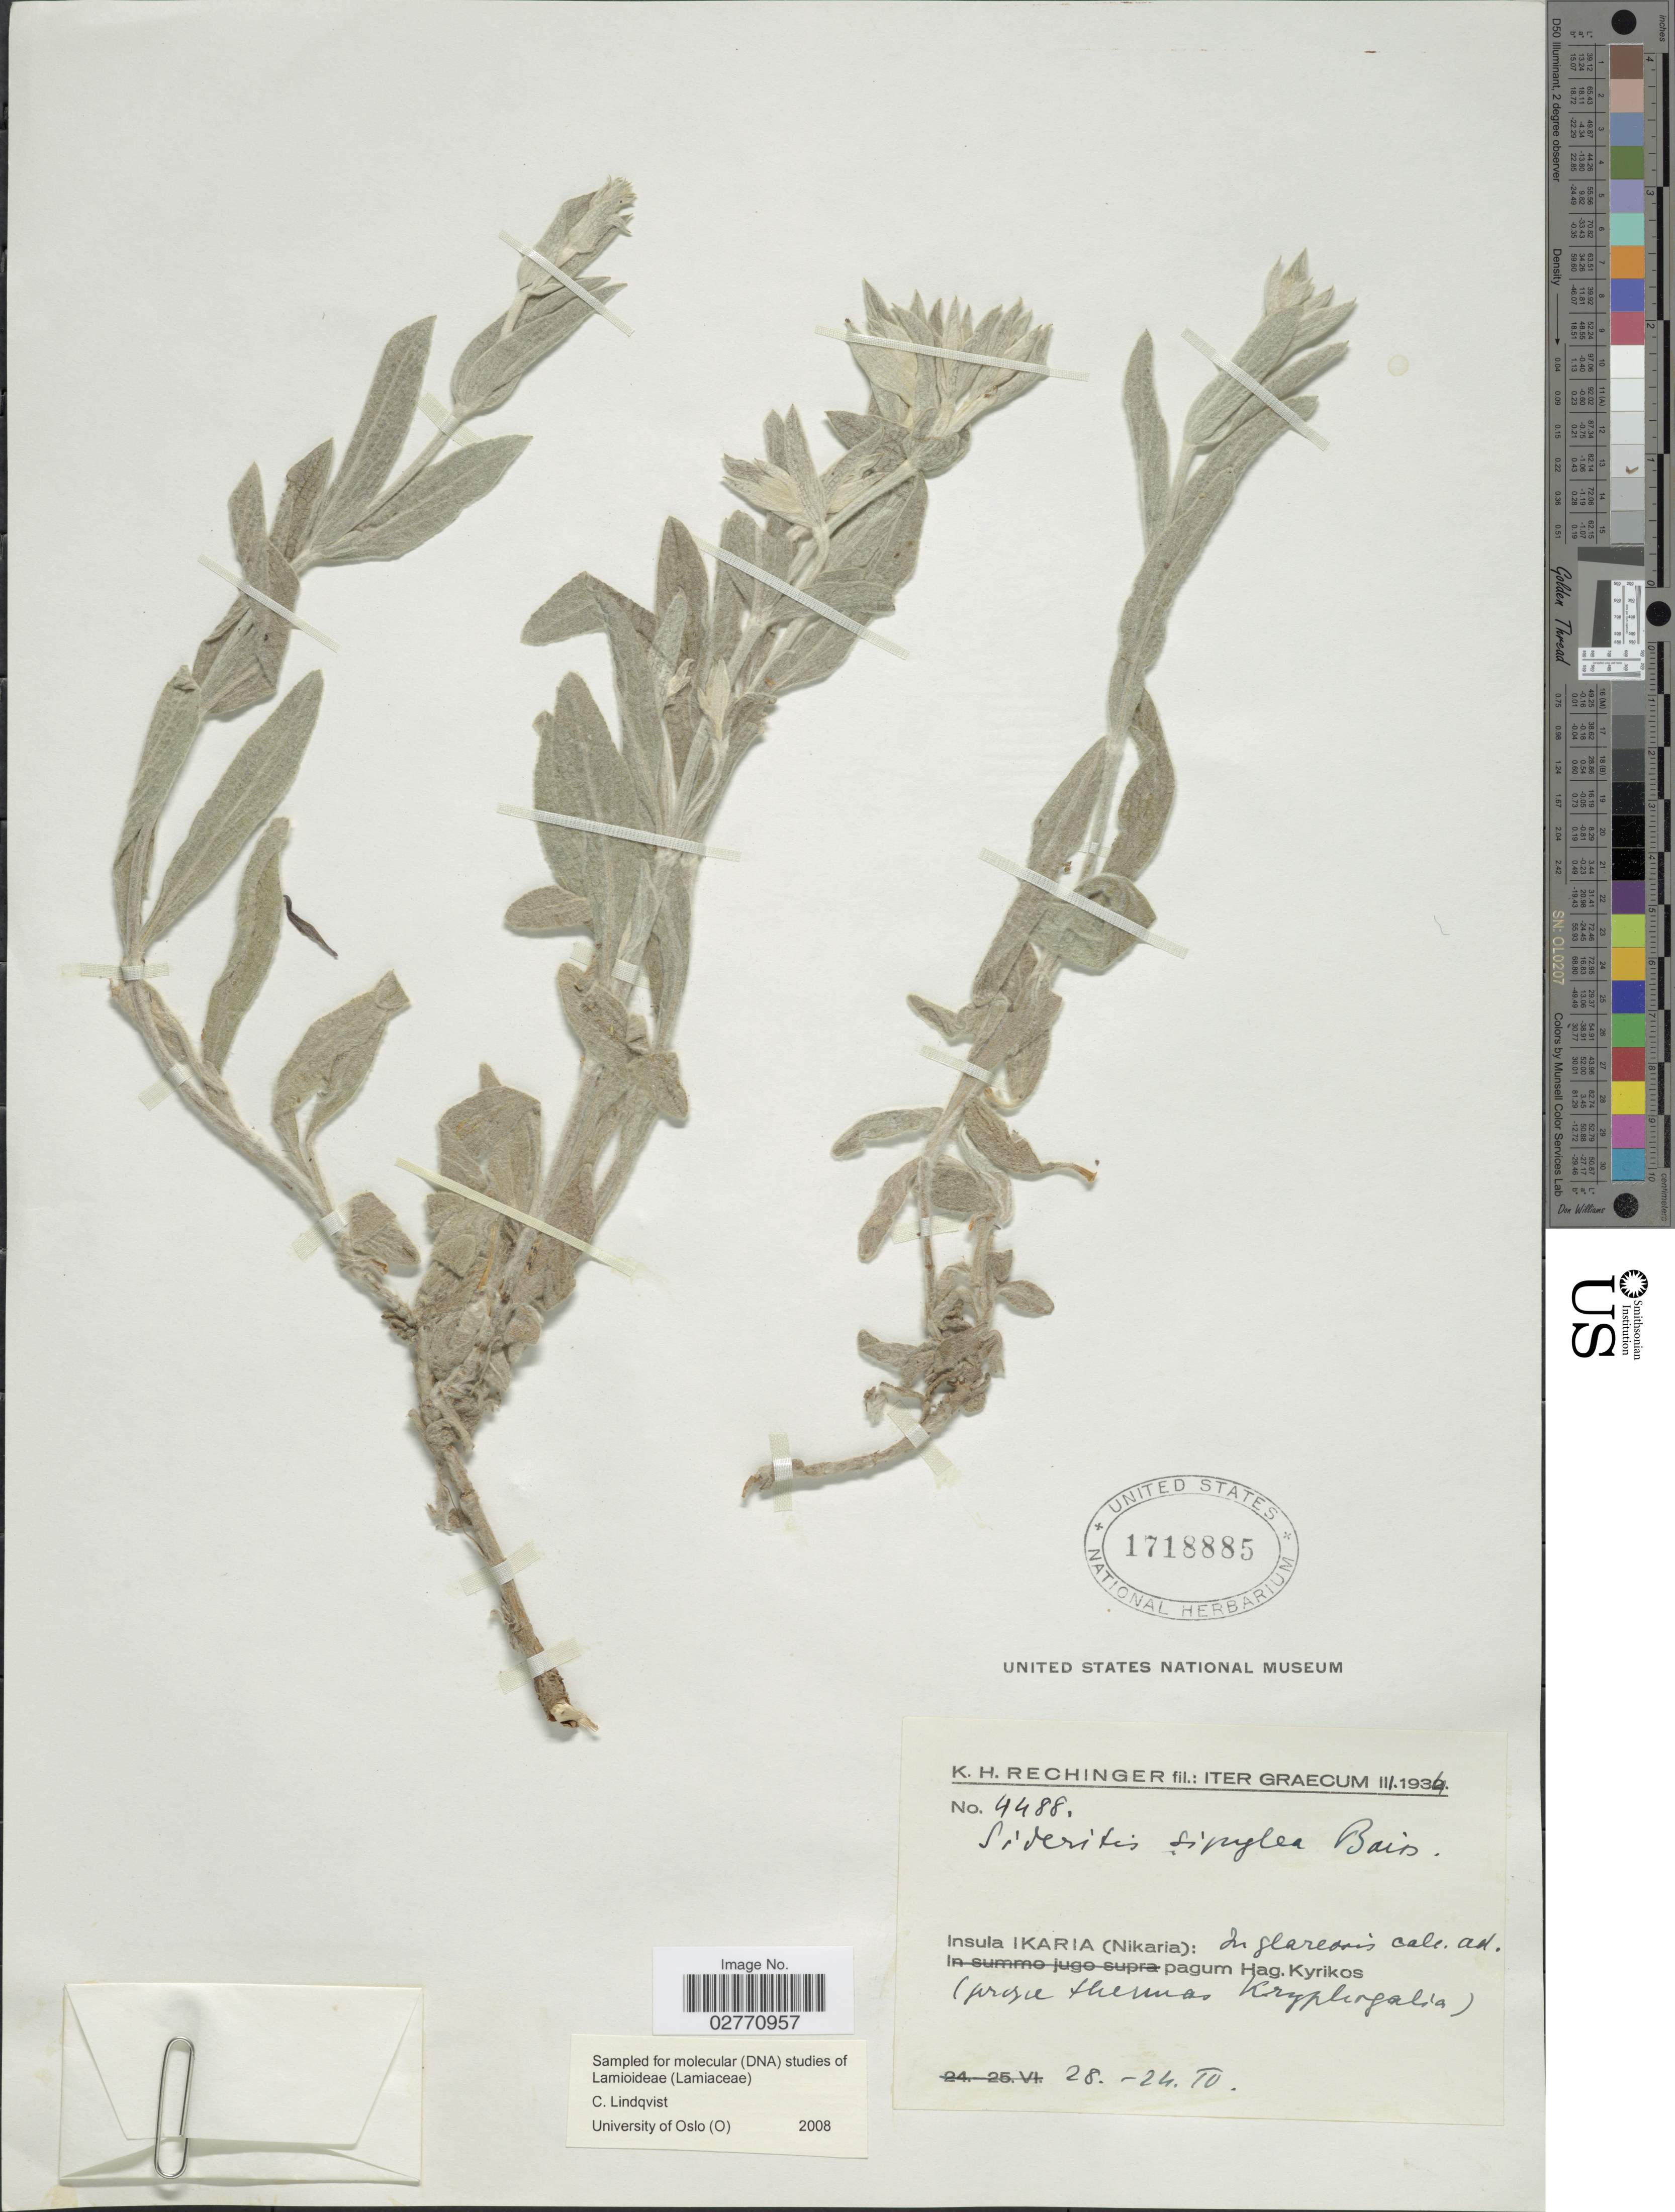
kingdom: Plantae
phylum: Tracheophyta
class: Magnoliopsida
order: Lamiales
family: Lamiaceae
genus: Sideritis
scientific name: Sideritis sipylea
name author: Boiss.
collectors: K. H. Rechinger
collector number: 4488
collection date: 1934-04-24/1934-04-28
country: Greece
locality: Insula IKARIA (Nikaria): In glaredois calc. ad. pagum Kyrikos.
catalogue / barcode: US 1718885